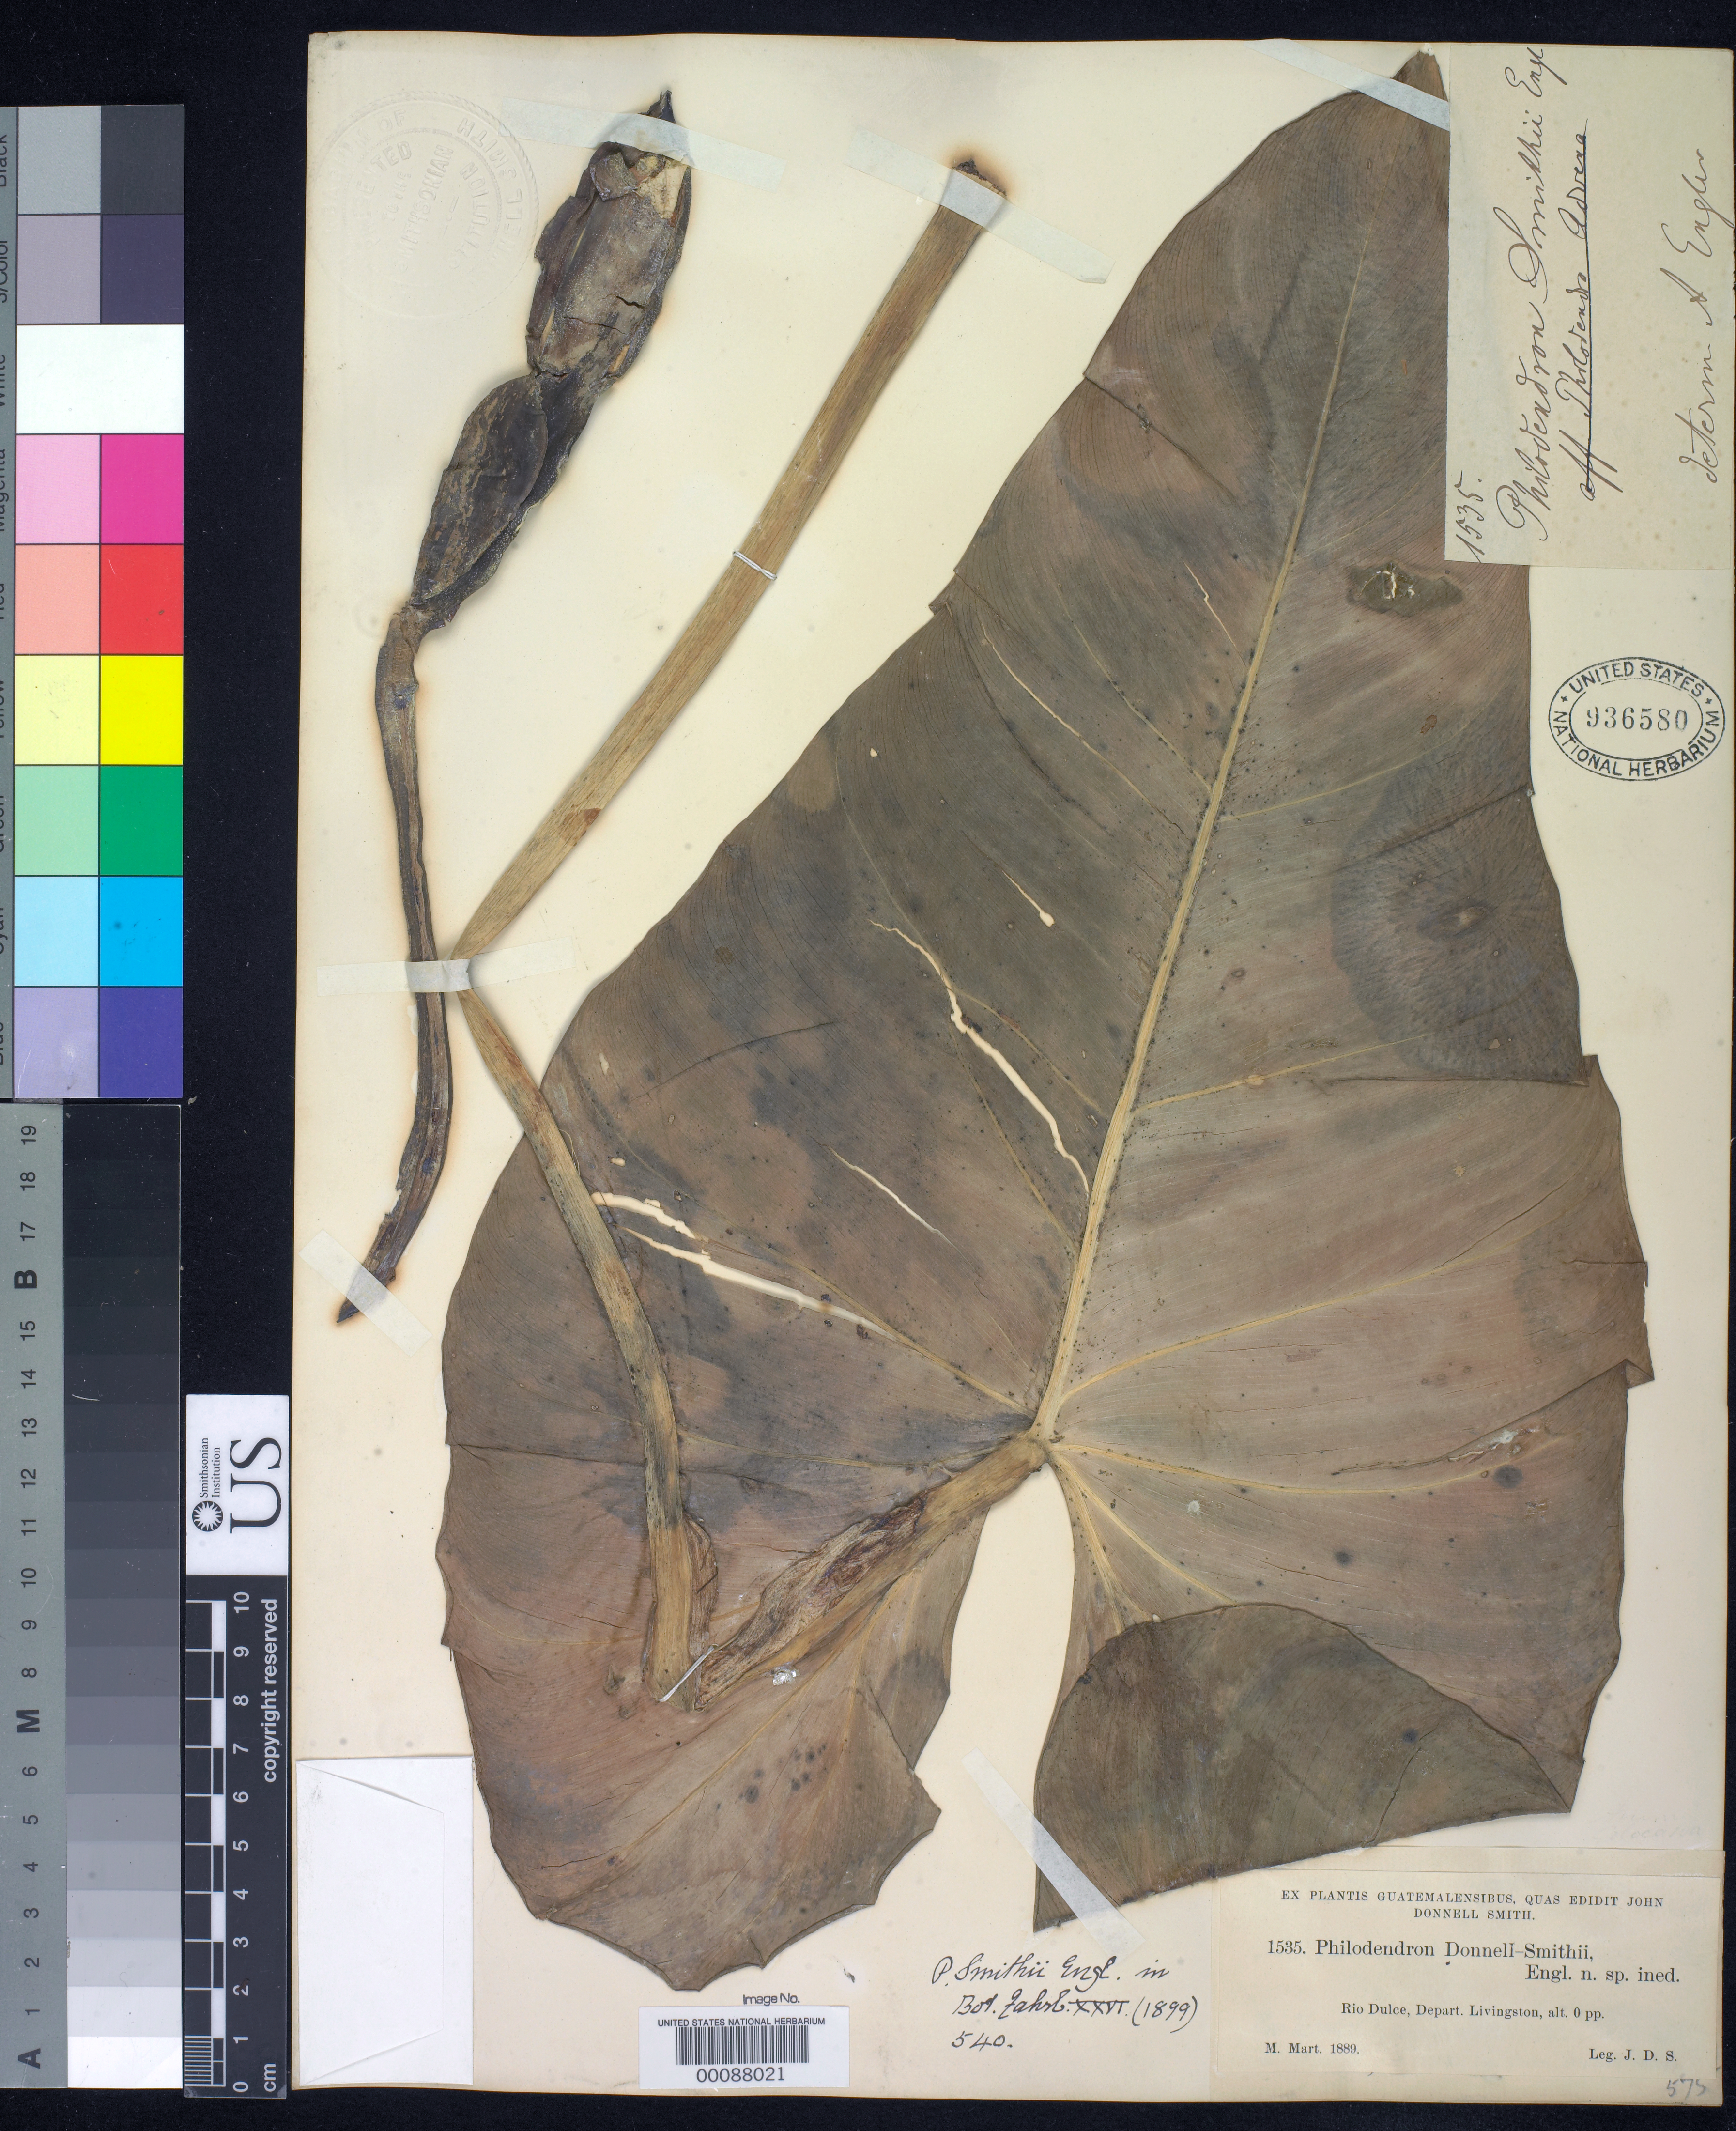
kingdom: Plantae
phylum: Tracheophyta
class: Liliopsida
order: Alismatales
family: Araceae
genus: Philodendron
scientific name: Philodendron smithii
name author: Engl.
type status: Lectotype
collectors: J. Donnell Smith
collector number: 1535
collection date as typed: Mar 1889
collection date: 1889-03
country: Guatemala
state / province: Izabal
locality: Rio Dulce.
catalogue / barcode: US 936580